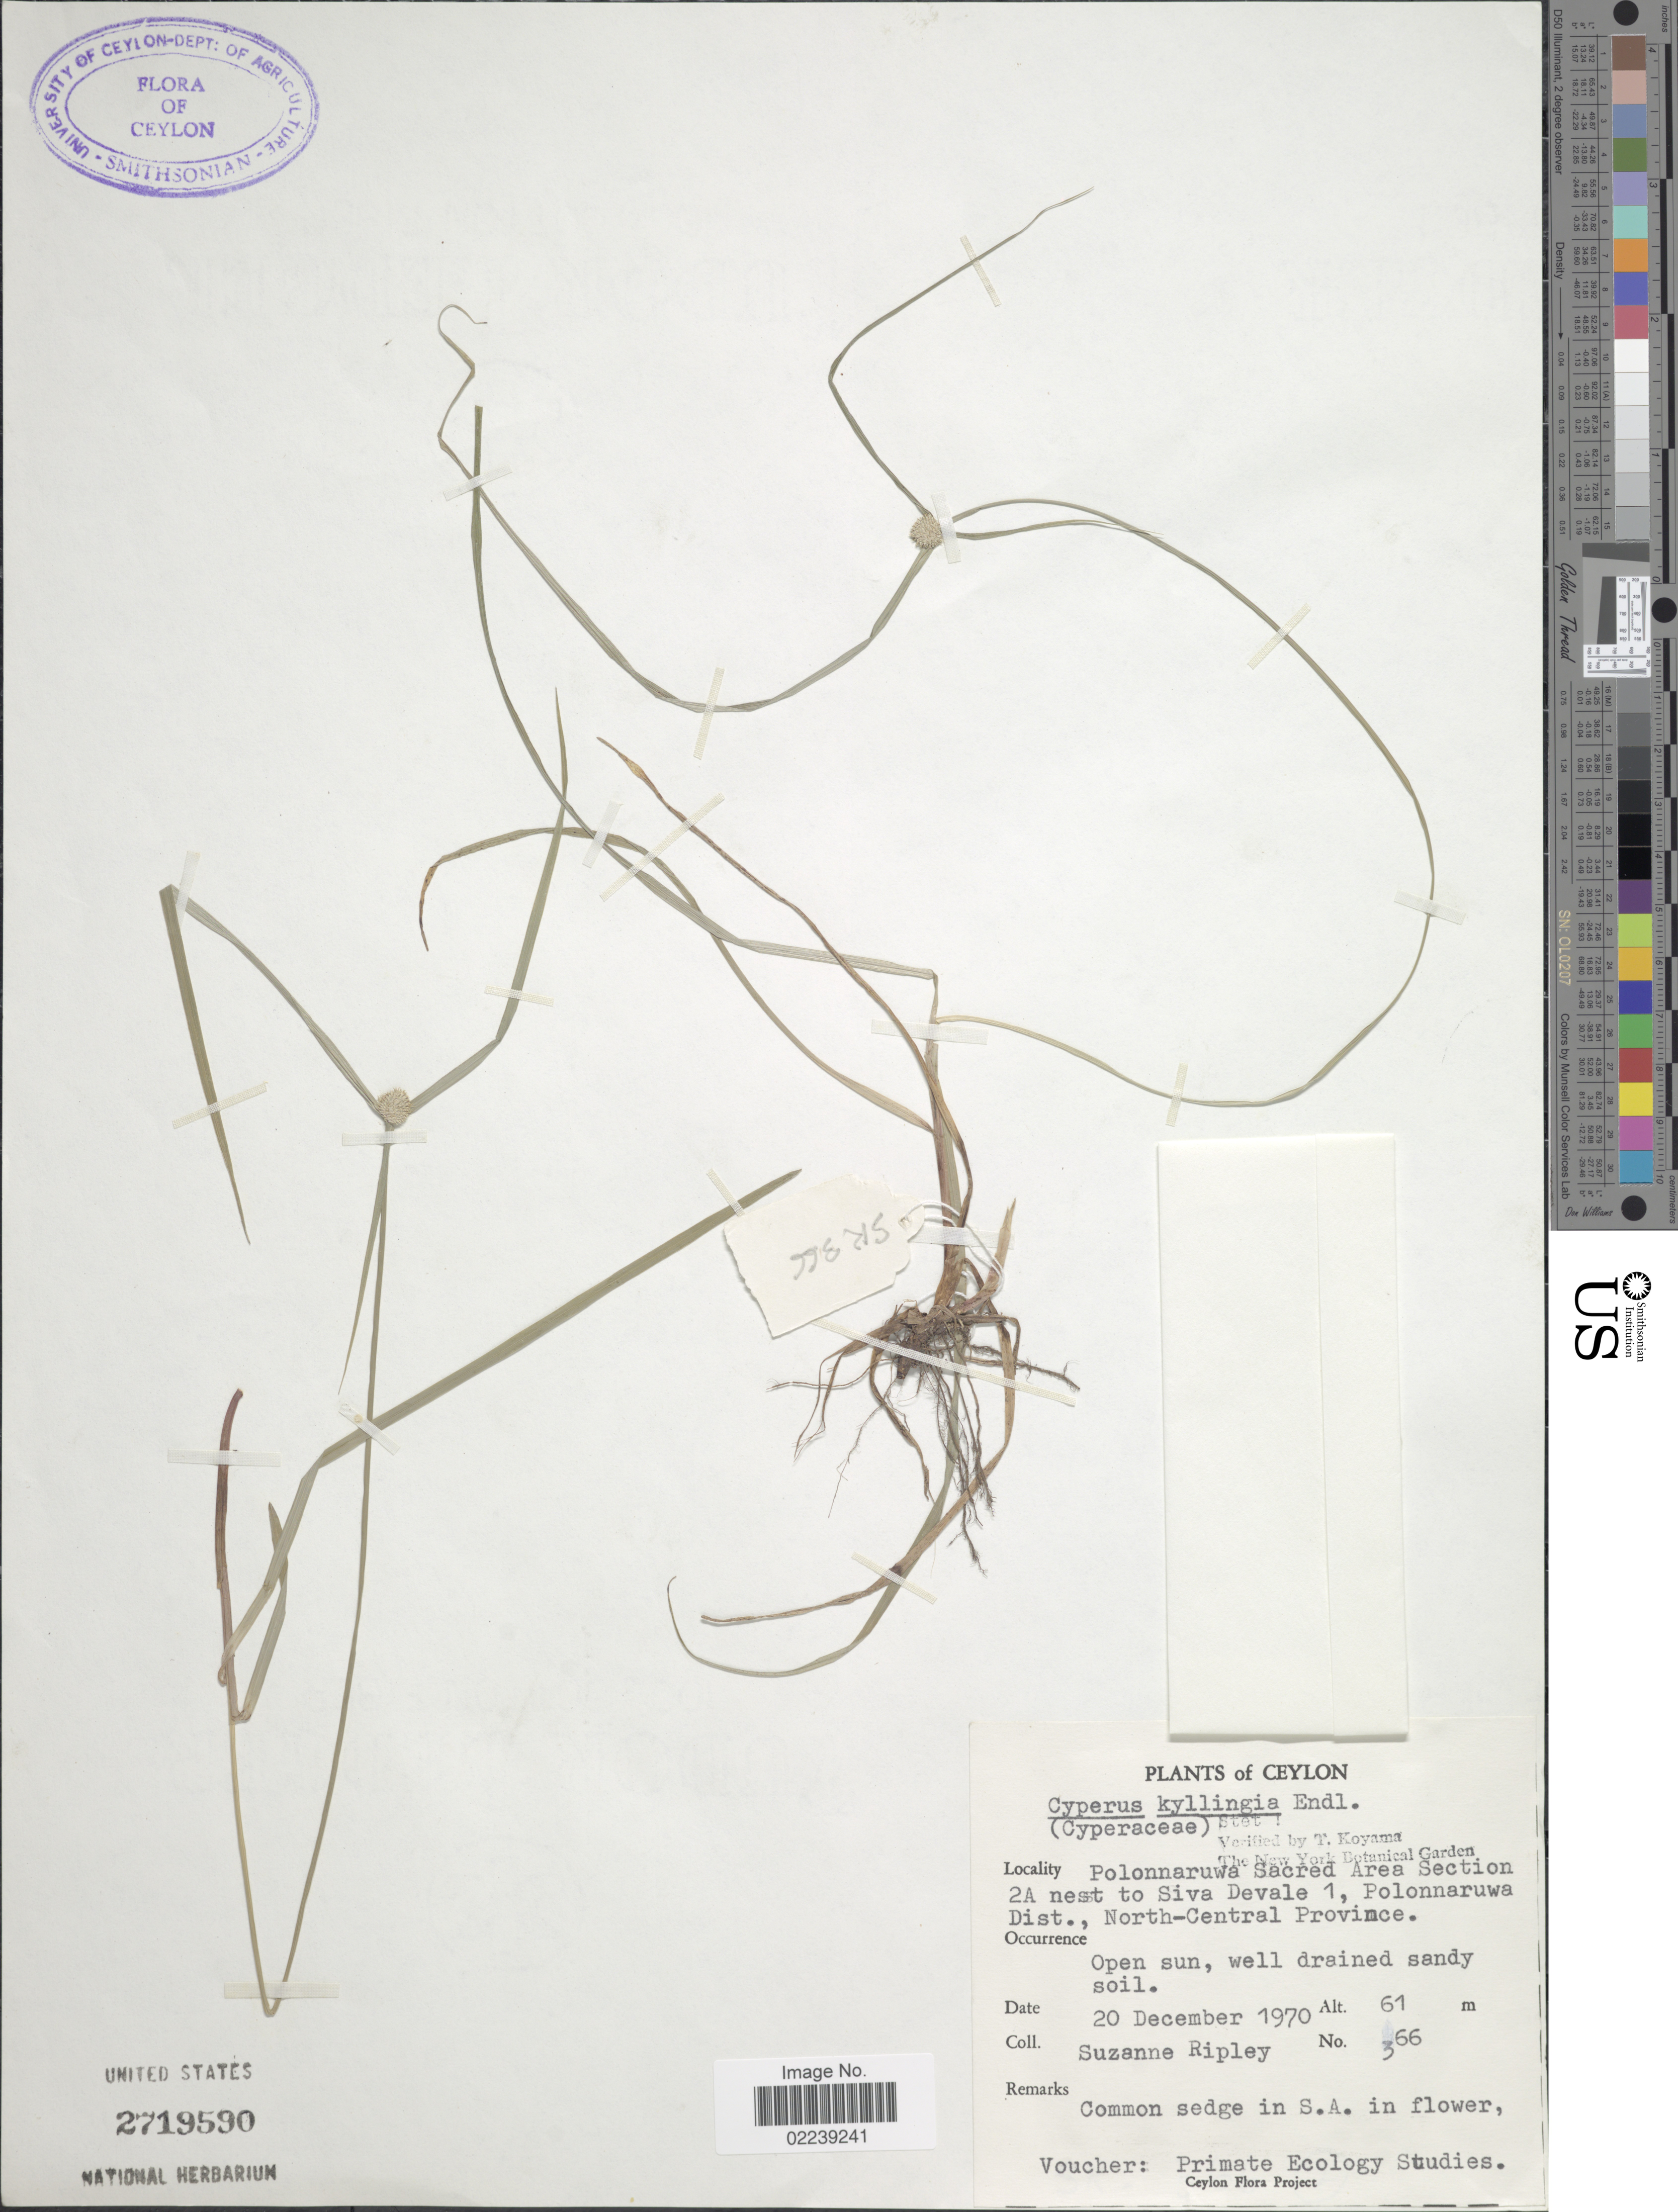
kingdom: Plantae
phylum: Tracheophyta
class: Liliopsida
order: Poales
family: Cyperaceae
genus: Cyperus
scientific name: Cyperus mindorensis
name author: (Steud.) Huygh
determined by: Strong, M. T., (US), Smithsonian Institution - National Museum of Natural History (UNITED STATES)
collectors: S. Ripley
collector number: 366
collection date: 1970-12-20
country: Sri Lanka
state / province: North Central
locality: Ceylon. Polonnaruwa Sacred Area Section 2A nest to Siva Devale 1, Polonnaruwa Dist., North-Central Province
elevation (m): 61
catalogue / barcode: US 2719590